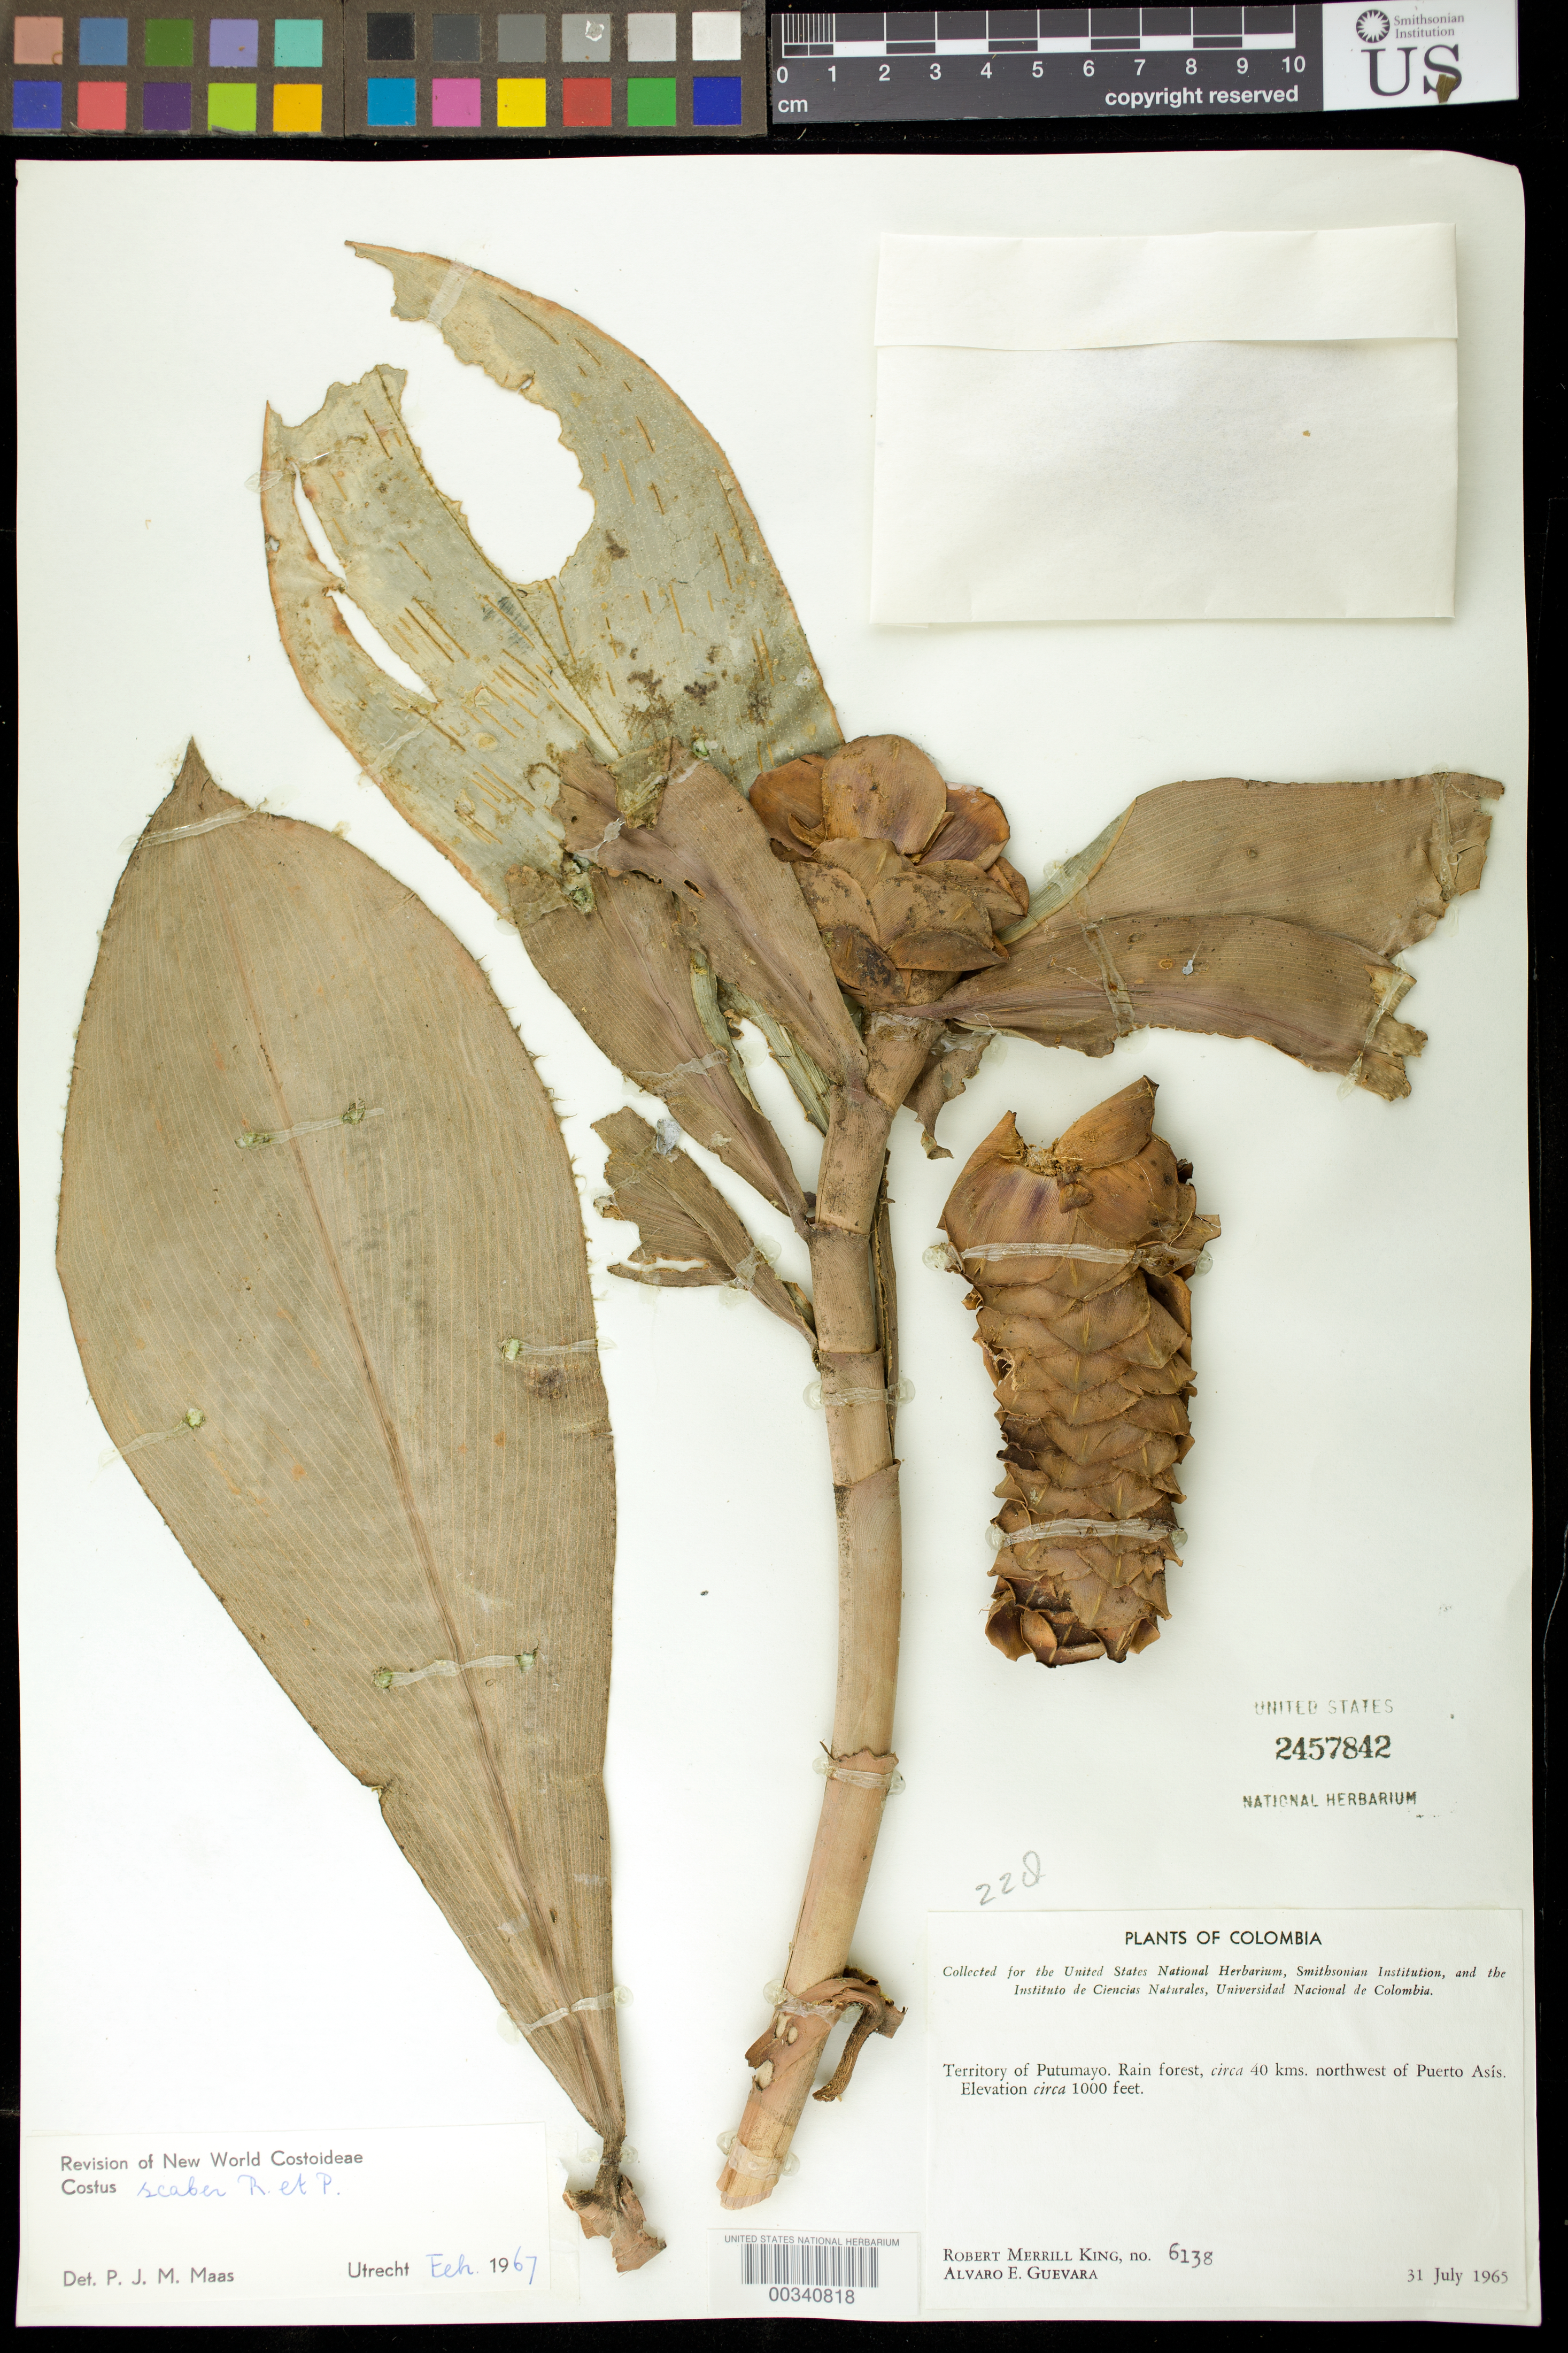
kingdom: Plantae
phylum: Tracheophyta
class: Liliopsida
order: Zingiberales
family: Costaceae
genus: Costus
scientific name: Costus scaber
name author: Ruiz & Pav.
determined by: Maas, Paul J. M.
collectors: R. M. King & A. E. Guevara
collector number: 6138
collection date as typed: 31 Jul 1965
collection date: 1965-07-31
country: Colombia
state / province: Putumayo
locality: Rain forest, circa 40 kms NW of Puerto Asis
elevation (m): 305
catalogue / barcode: US 2457842